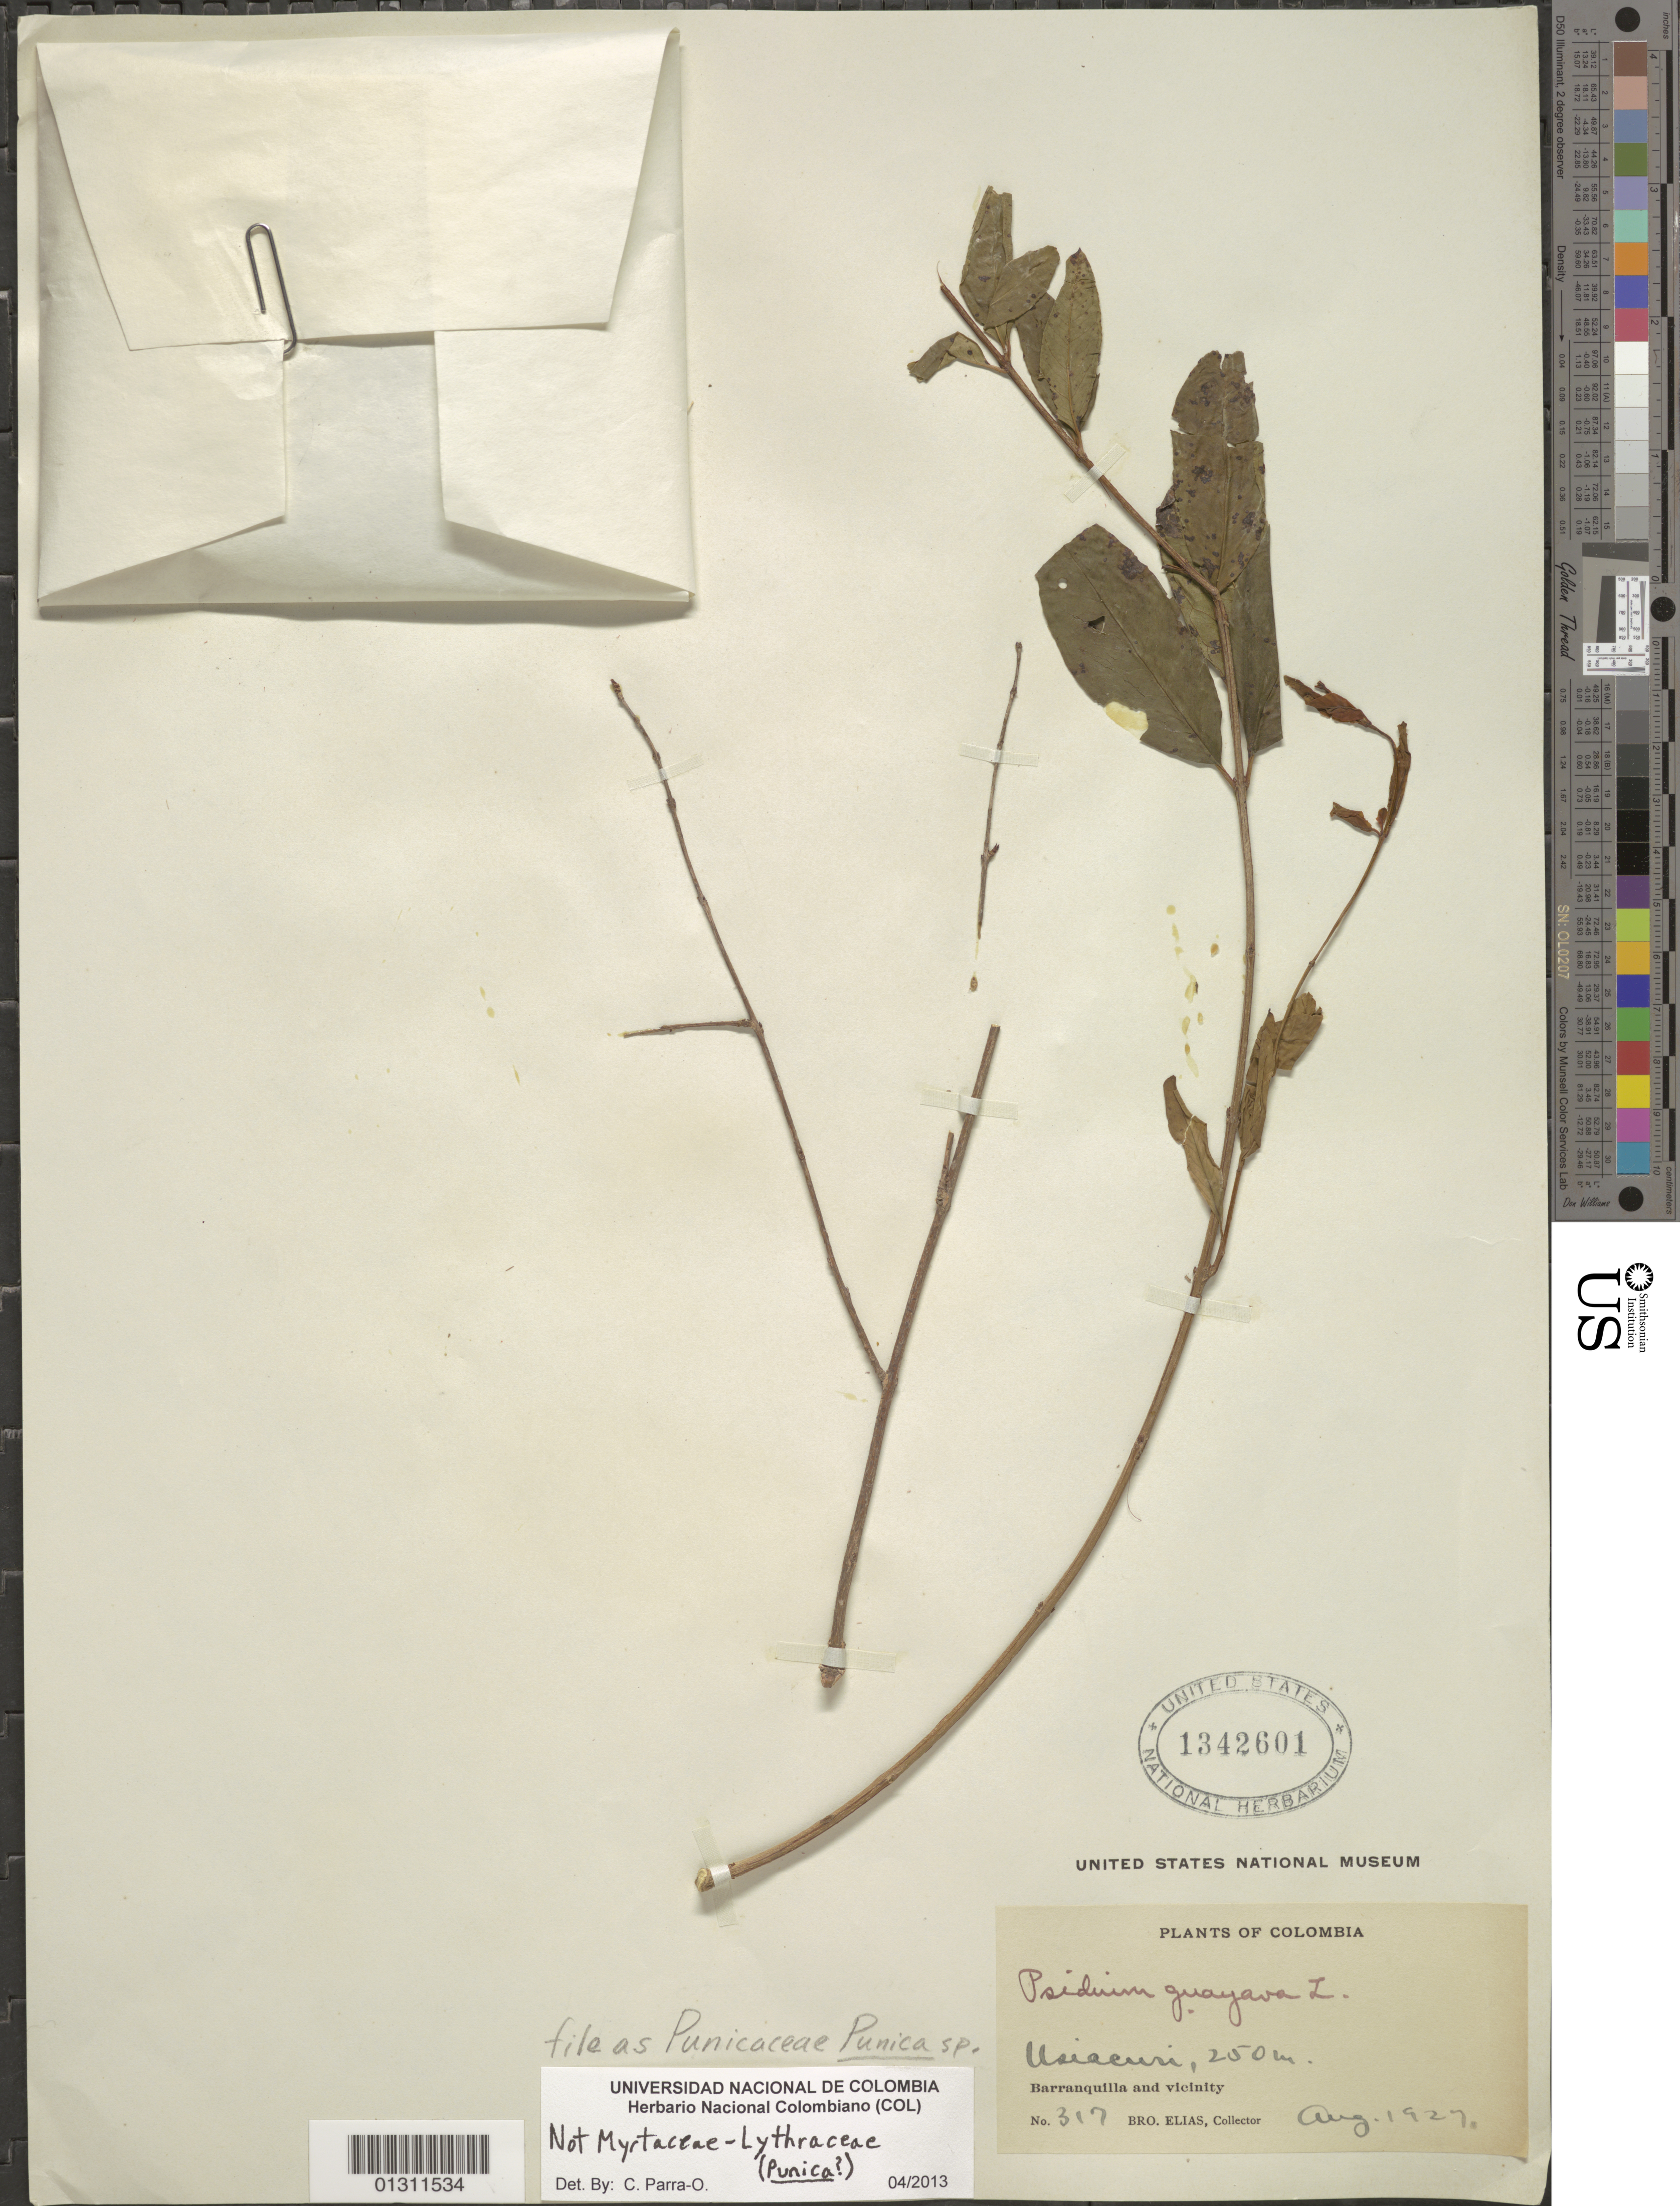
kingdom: Plantae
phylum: Tracheophyta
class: Magnoliopsida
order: Myrtales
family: Lythraceae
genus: Punica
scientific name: Punica sp.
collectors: Bro. Elias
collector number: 317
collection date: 1927-08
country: Colombia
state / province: Atlántico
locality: Barranquilla and vicinity. Usiacurí.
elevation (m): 250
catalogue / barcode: US 1342601